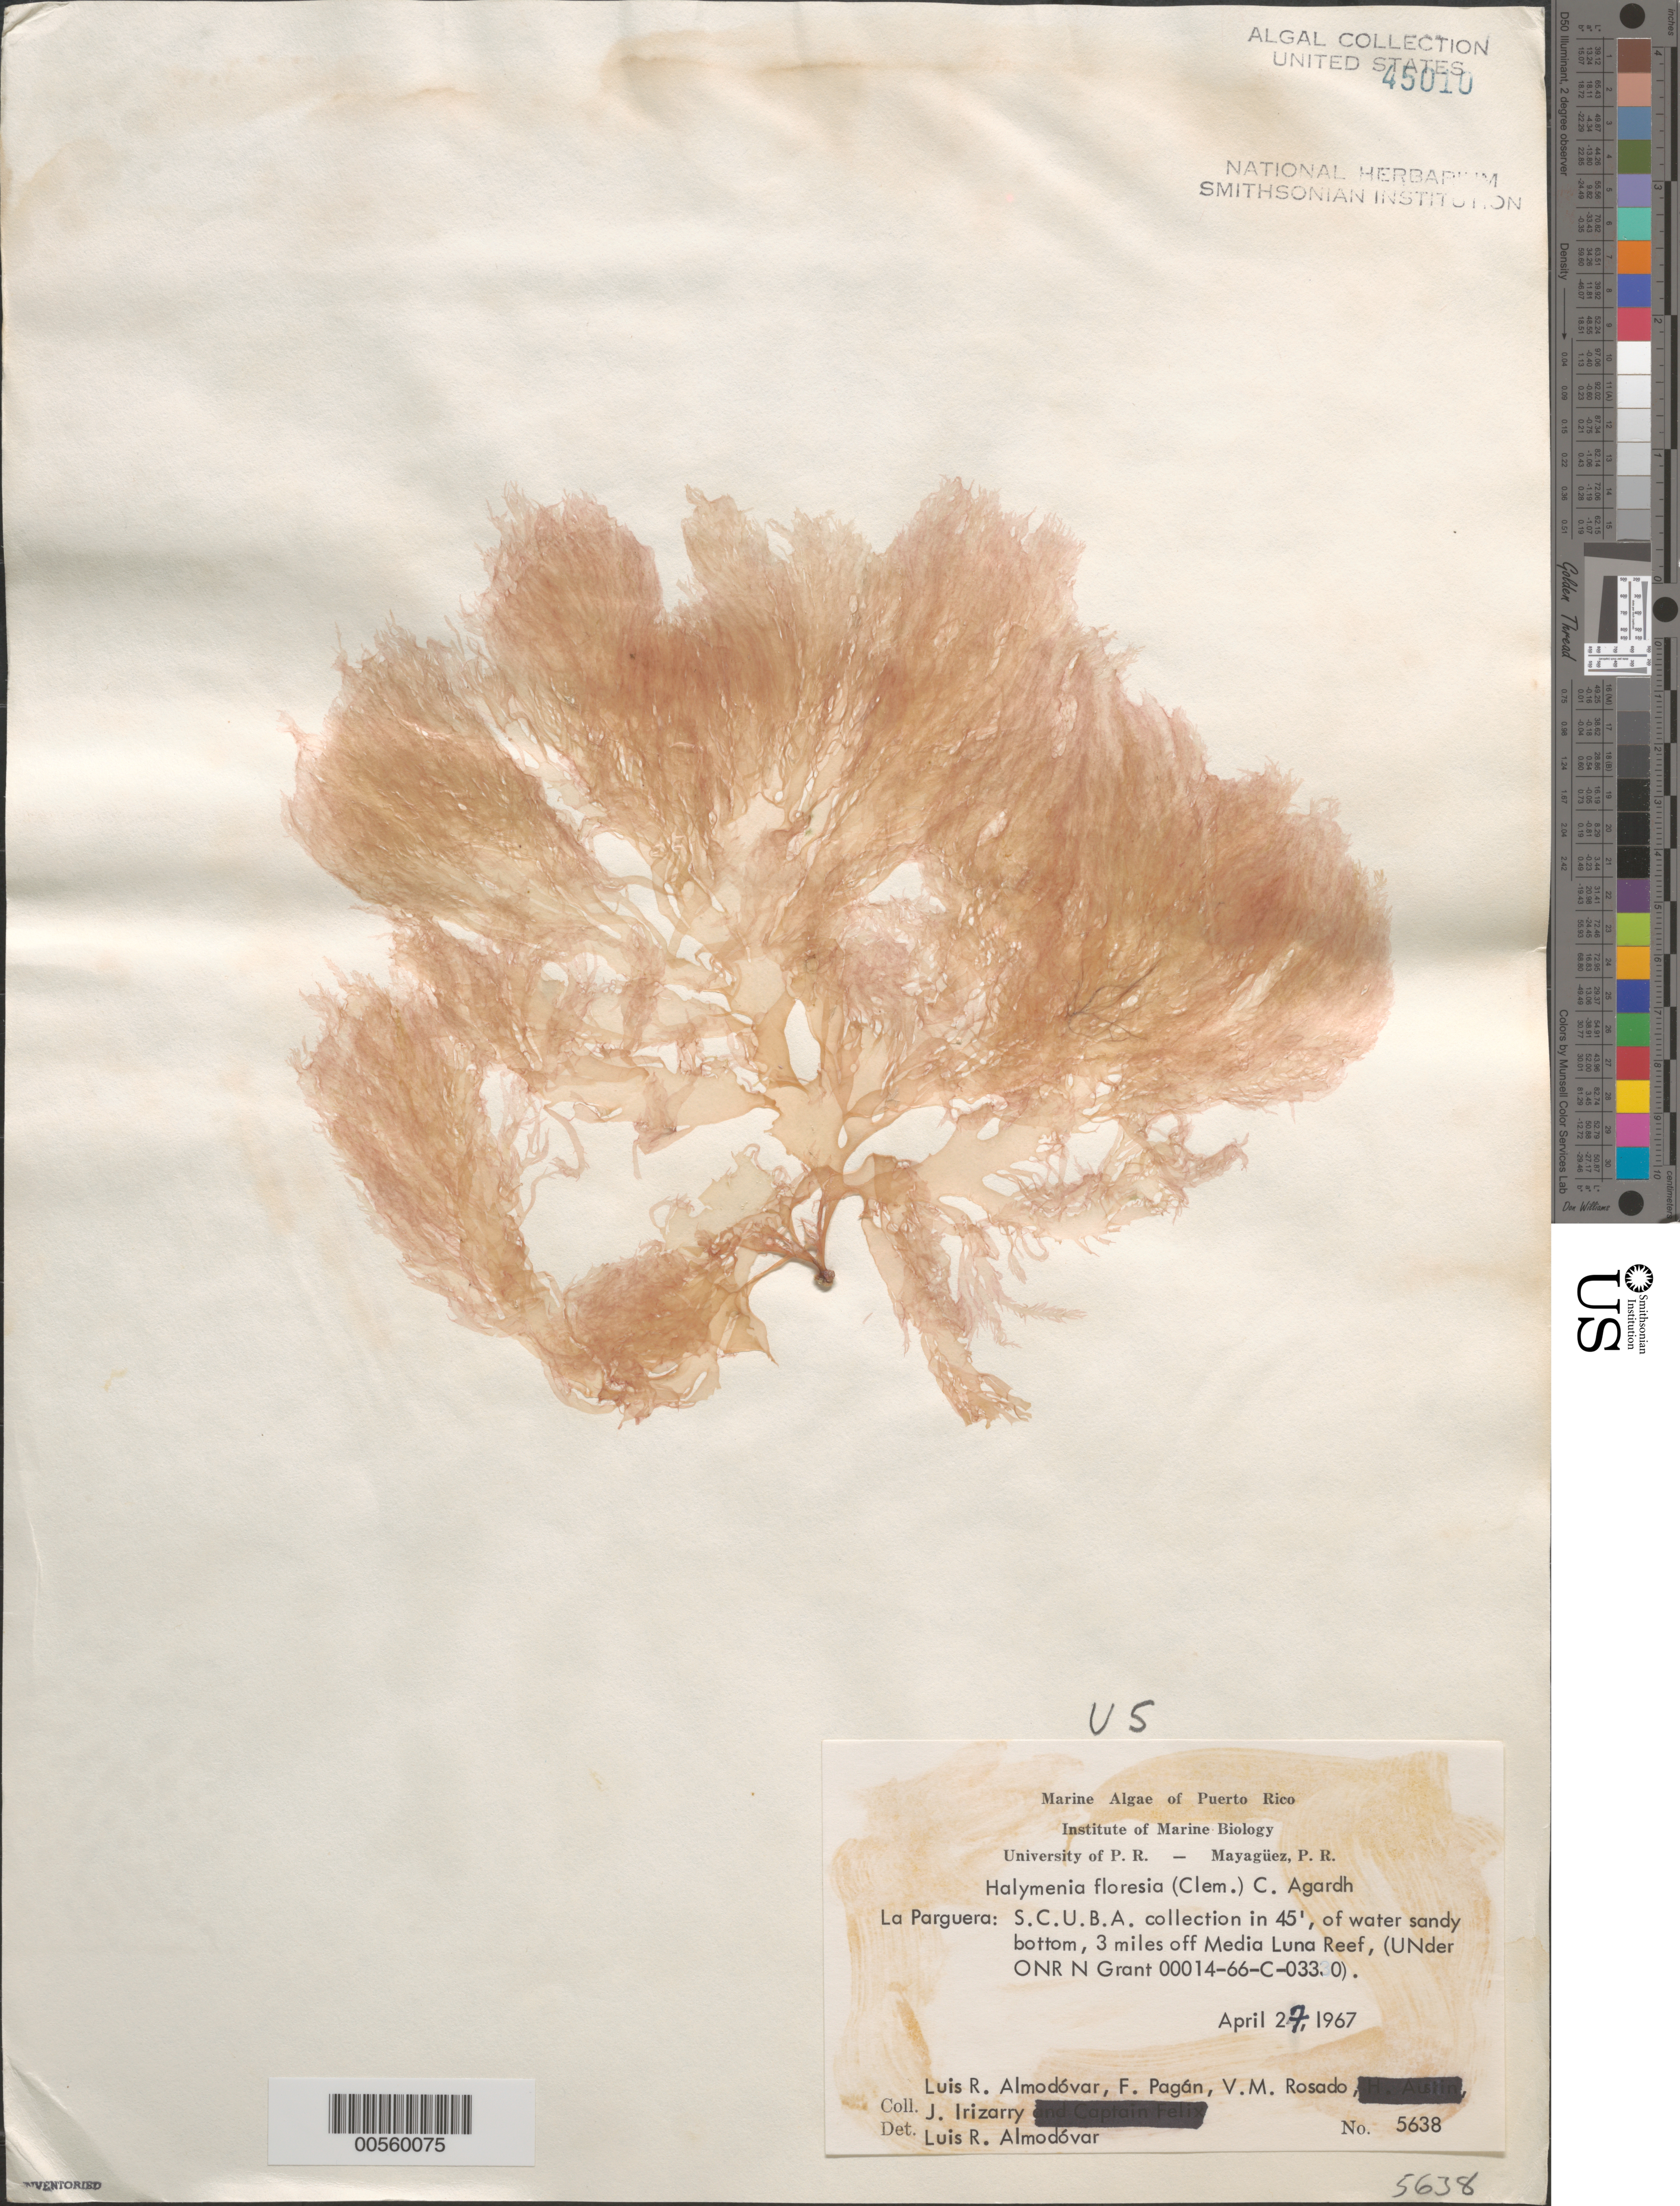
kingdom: Plantae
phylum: Rhodophyta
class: Florideophyceae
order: Halymeniales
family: Halymeniaceae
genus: Halymenia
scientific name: Halymenia floresii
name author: (Clemente) C. Agardh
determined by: Almodovar, L. R.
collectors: L. Almodovar, F. Pagan, V. Rosado & J. Irizarry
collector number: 5638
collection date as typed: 27 Apr 1967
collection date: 1967-04-27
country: Puerto Rico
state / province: Lajas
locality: La Parguera, 3 miles off Media Luna Reef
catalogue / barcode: US 45010